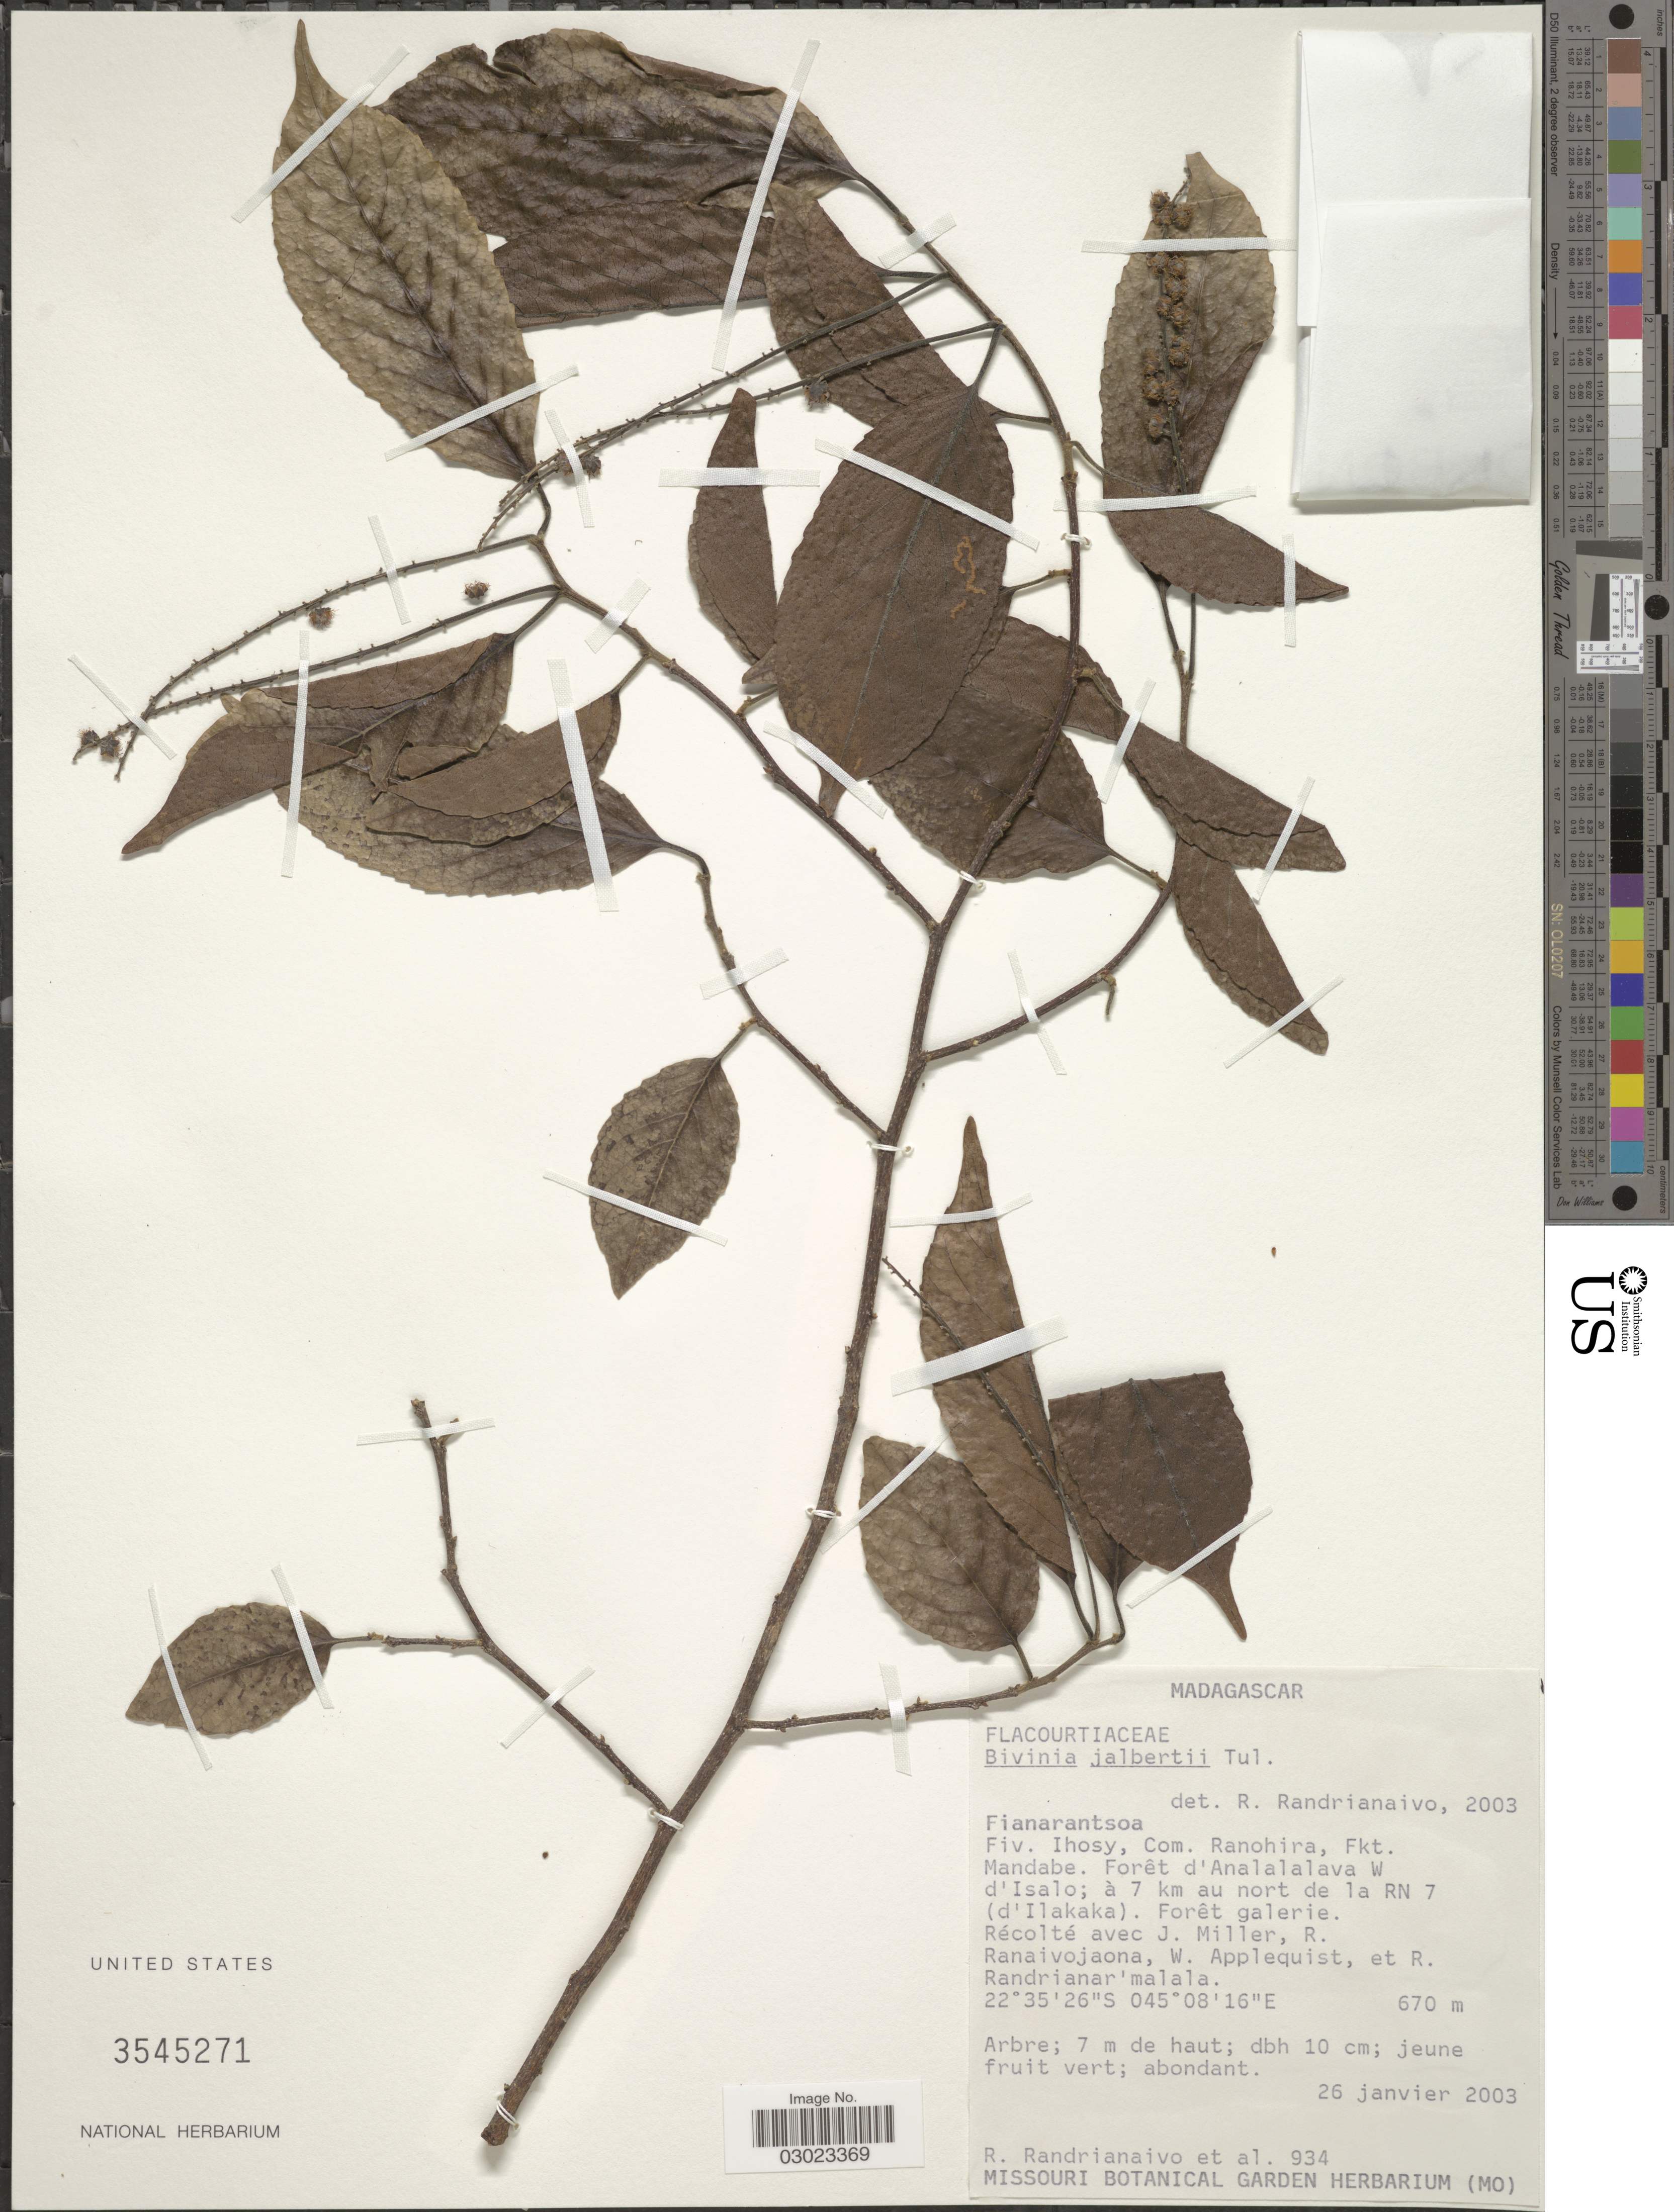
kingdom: Plantae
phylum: Tracheophyta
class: Magnoliopsida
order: Malpighiales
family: Salicaceae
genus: Bivinia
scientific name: Bivinia jalbertii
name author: Tul.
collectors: R. Randrianaivo, J. Miller, R. Ranaivojaona, W. Applequist & R. Randrianar'malala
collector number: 934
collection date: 2003-01-26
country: Madagascar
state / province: Ihorombe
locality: Fiv. Ihosy, Com. Ranohira, Fkt. Mandabe. Forêt d'Analalalava W d'Isalo; à 7 km au nort de la RN 7 (d'Ilakaka).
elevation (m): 670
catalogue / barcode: US 3545271